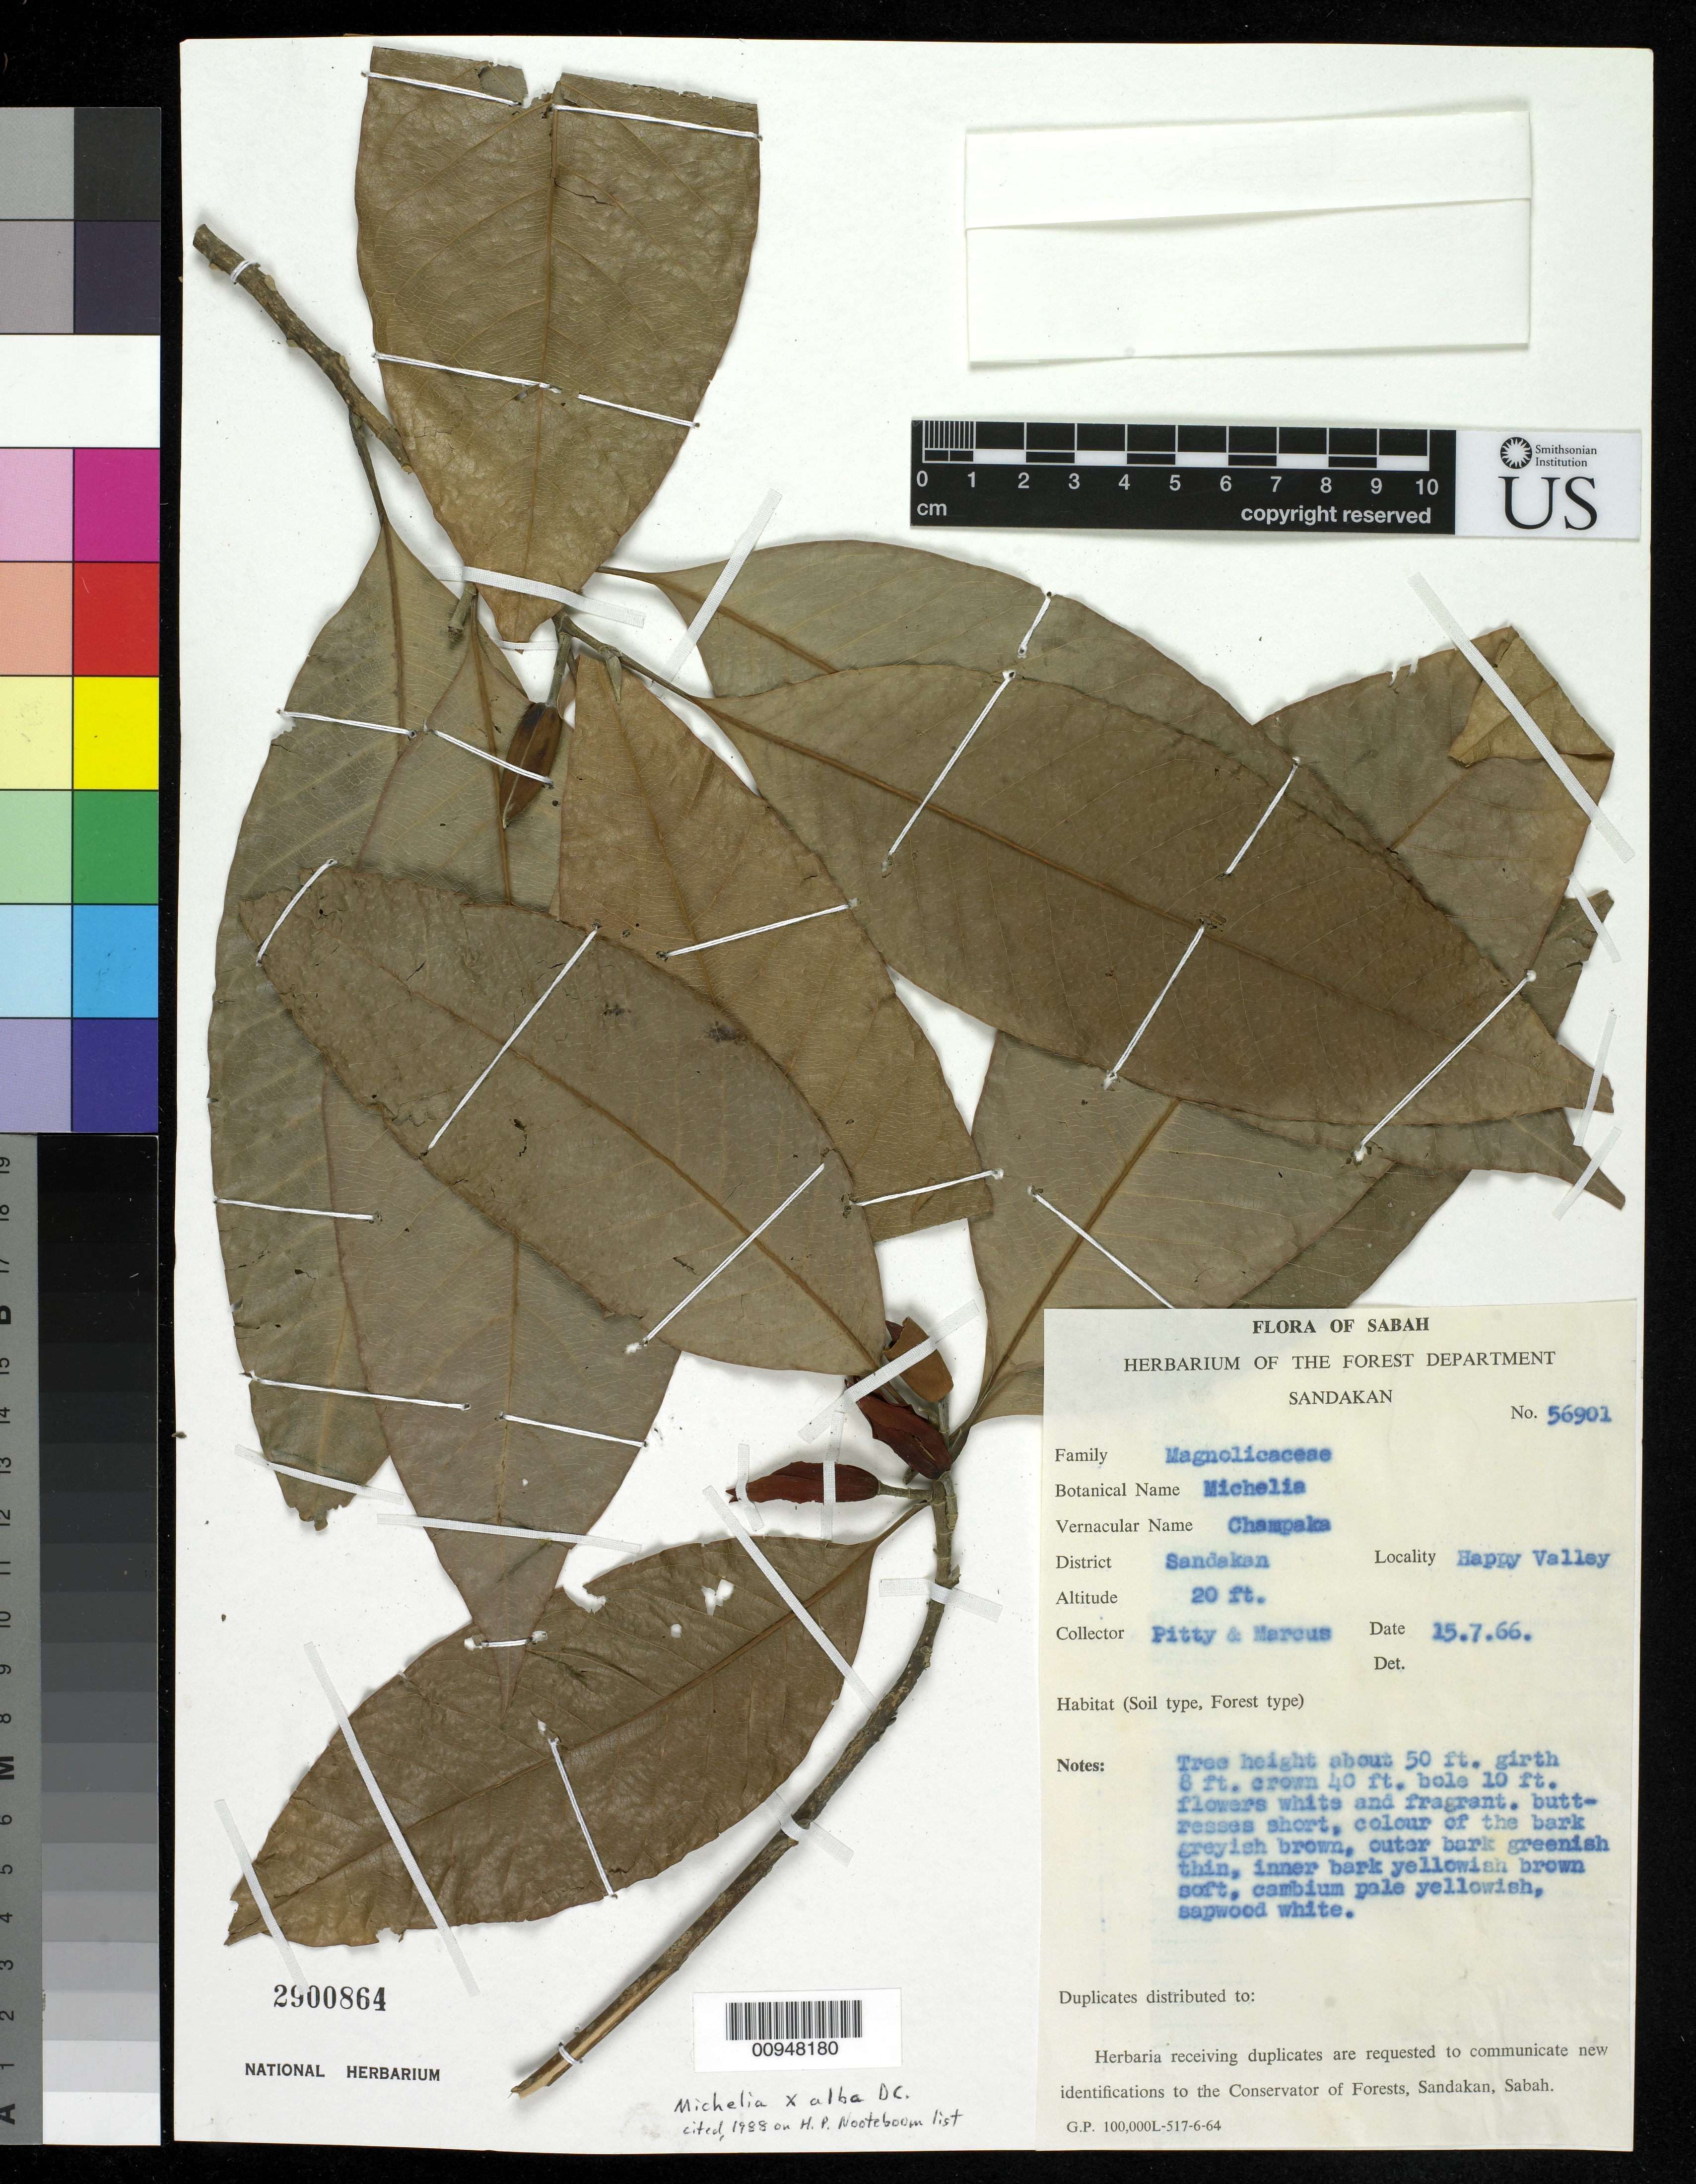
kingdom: Plantae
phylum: Tracheophyta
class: Magnoliopsida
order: Magnoliales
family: Magnoliaceae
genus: Magnolia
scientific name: Magnolia x alba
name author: (DC.) Figlar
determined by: Strong, Mark T., (BOT), Smithsonian Institution - National Museum of Natural History (UNITED STATES)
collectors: H. Streimann & A. Kairo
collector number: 56901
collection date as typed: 18 Jul 1970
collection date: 1970-07-18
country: Papua New Guinea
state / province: Morobe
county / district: Lae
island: New Guinea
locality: Slwere, 7 miles SE of Garaina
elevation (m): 610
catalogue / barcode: US 2900864